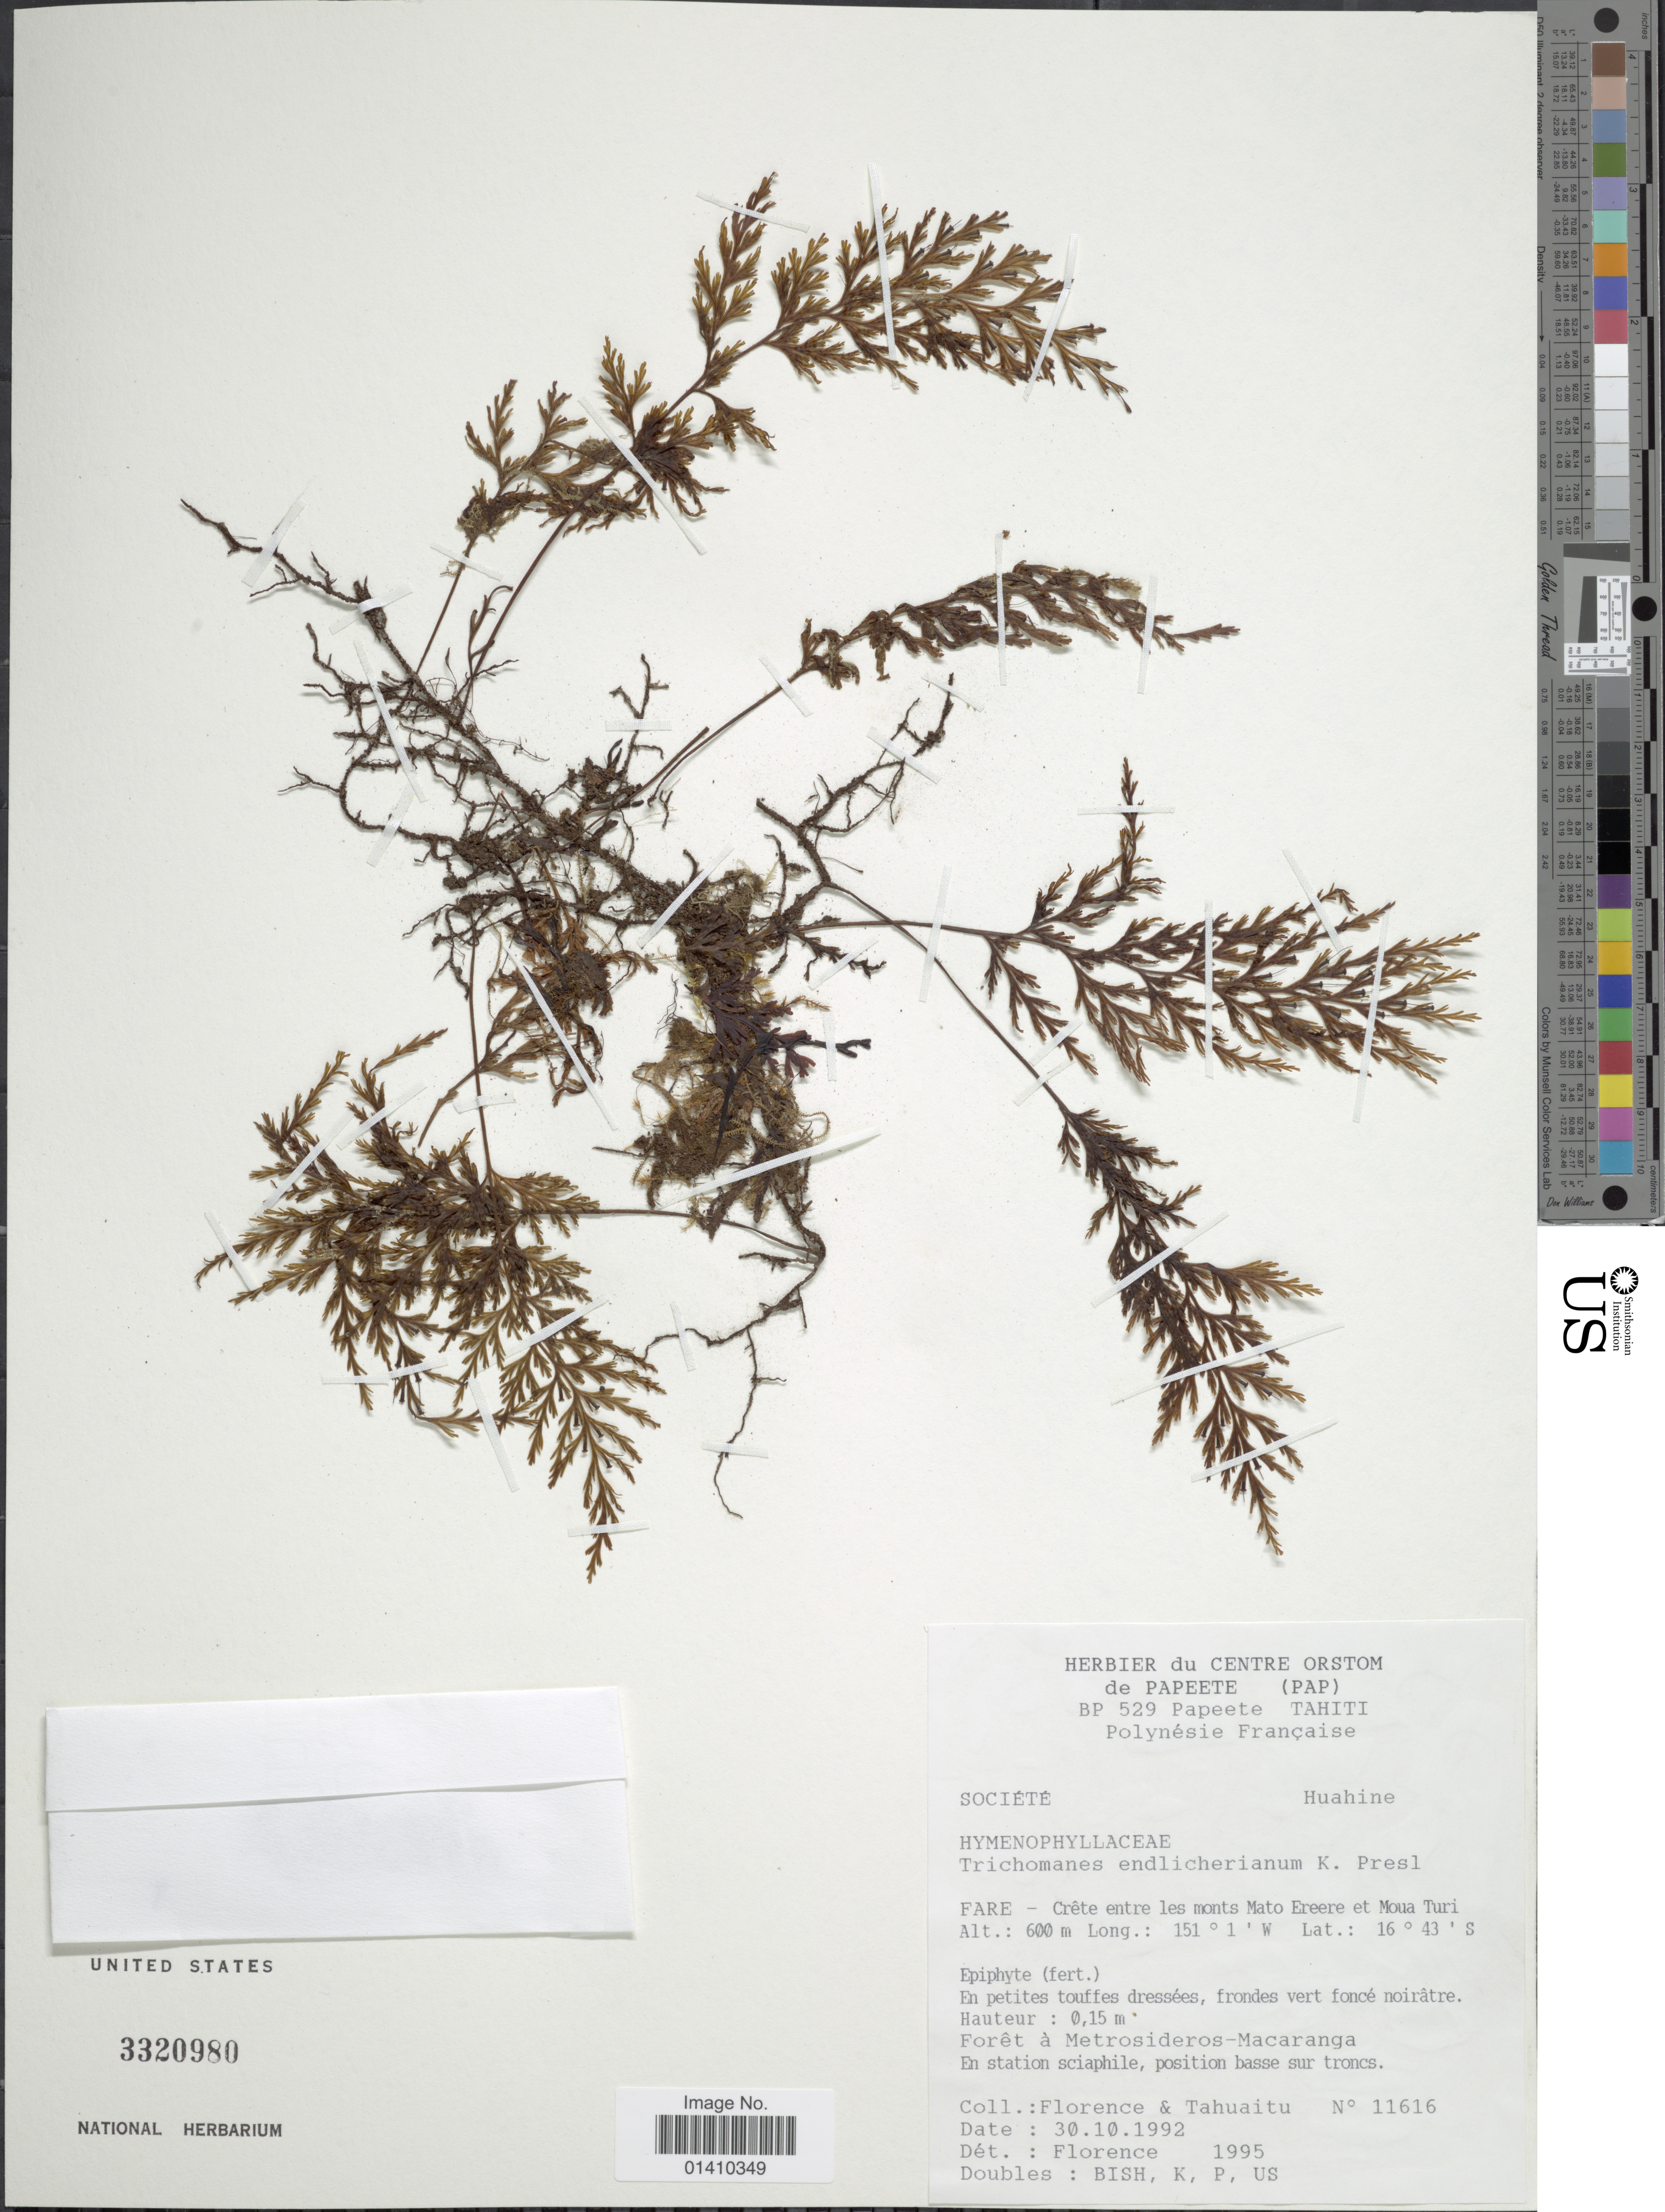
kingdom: Plantae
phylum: Tracheophyta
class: Polypodiopsida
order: Hymenophyllales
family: Hymenophyllaceae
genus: Polyphlebium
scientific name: Polyphlebium endlicherianum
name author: (C. Presl) Ebihara & K. Iwats.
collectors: -. Florence & -. Tahuaitu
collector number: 11616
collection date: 1992-10-30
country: French Polynesia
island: Huahine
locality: Huahine. Fare: Crete entre les monts Mato Ereere et Moua Turi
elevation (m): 600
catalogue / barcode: US 3320980